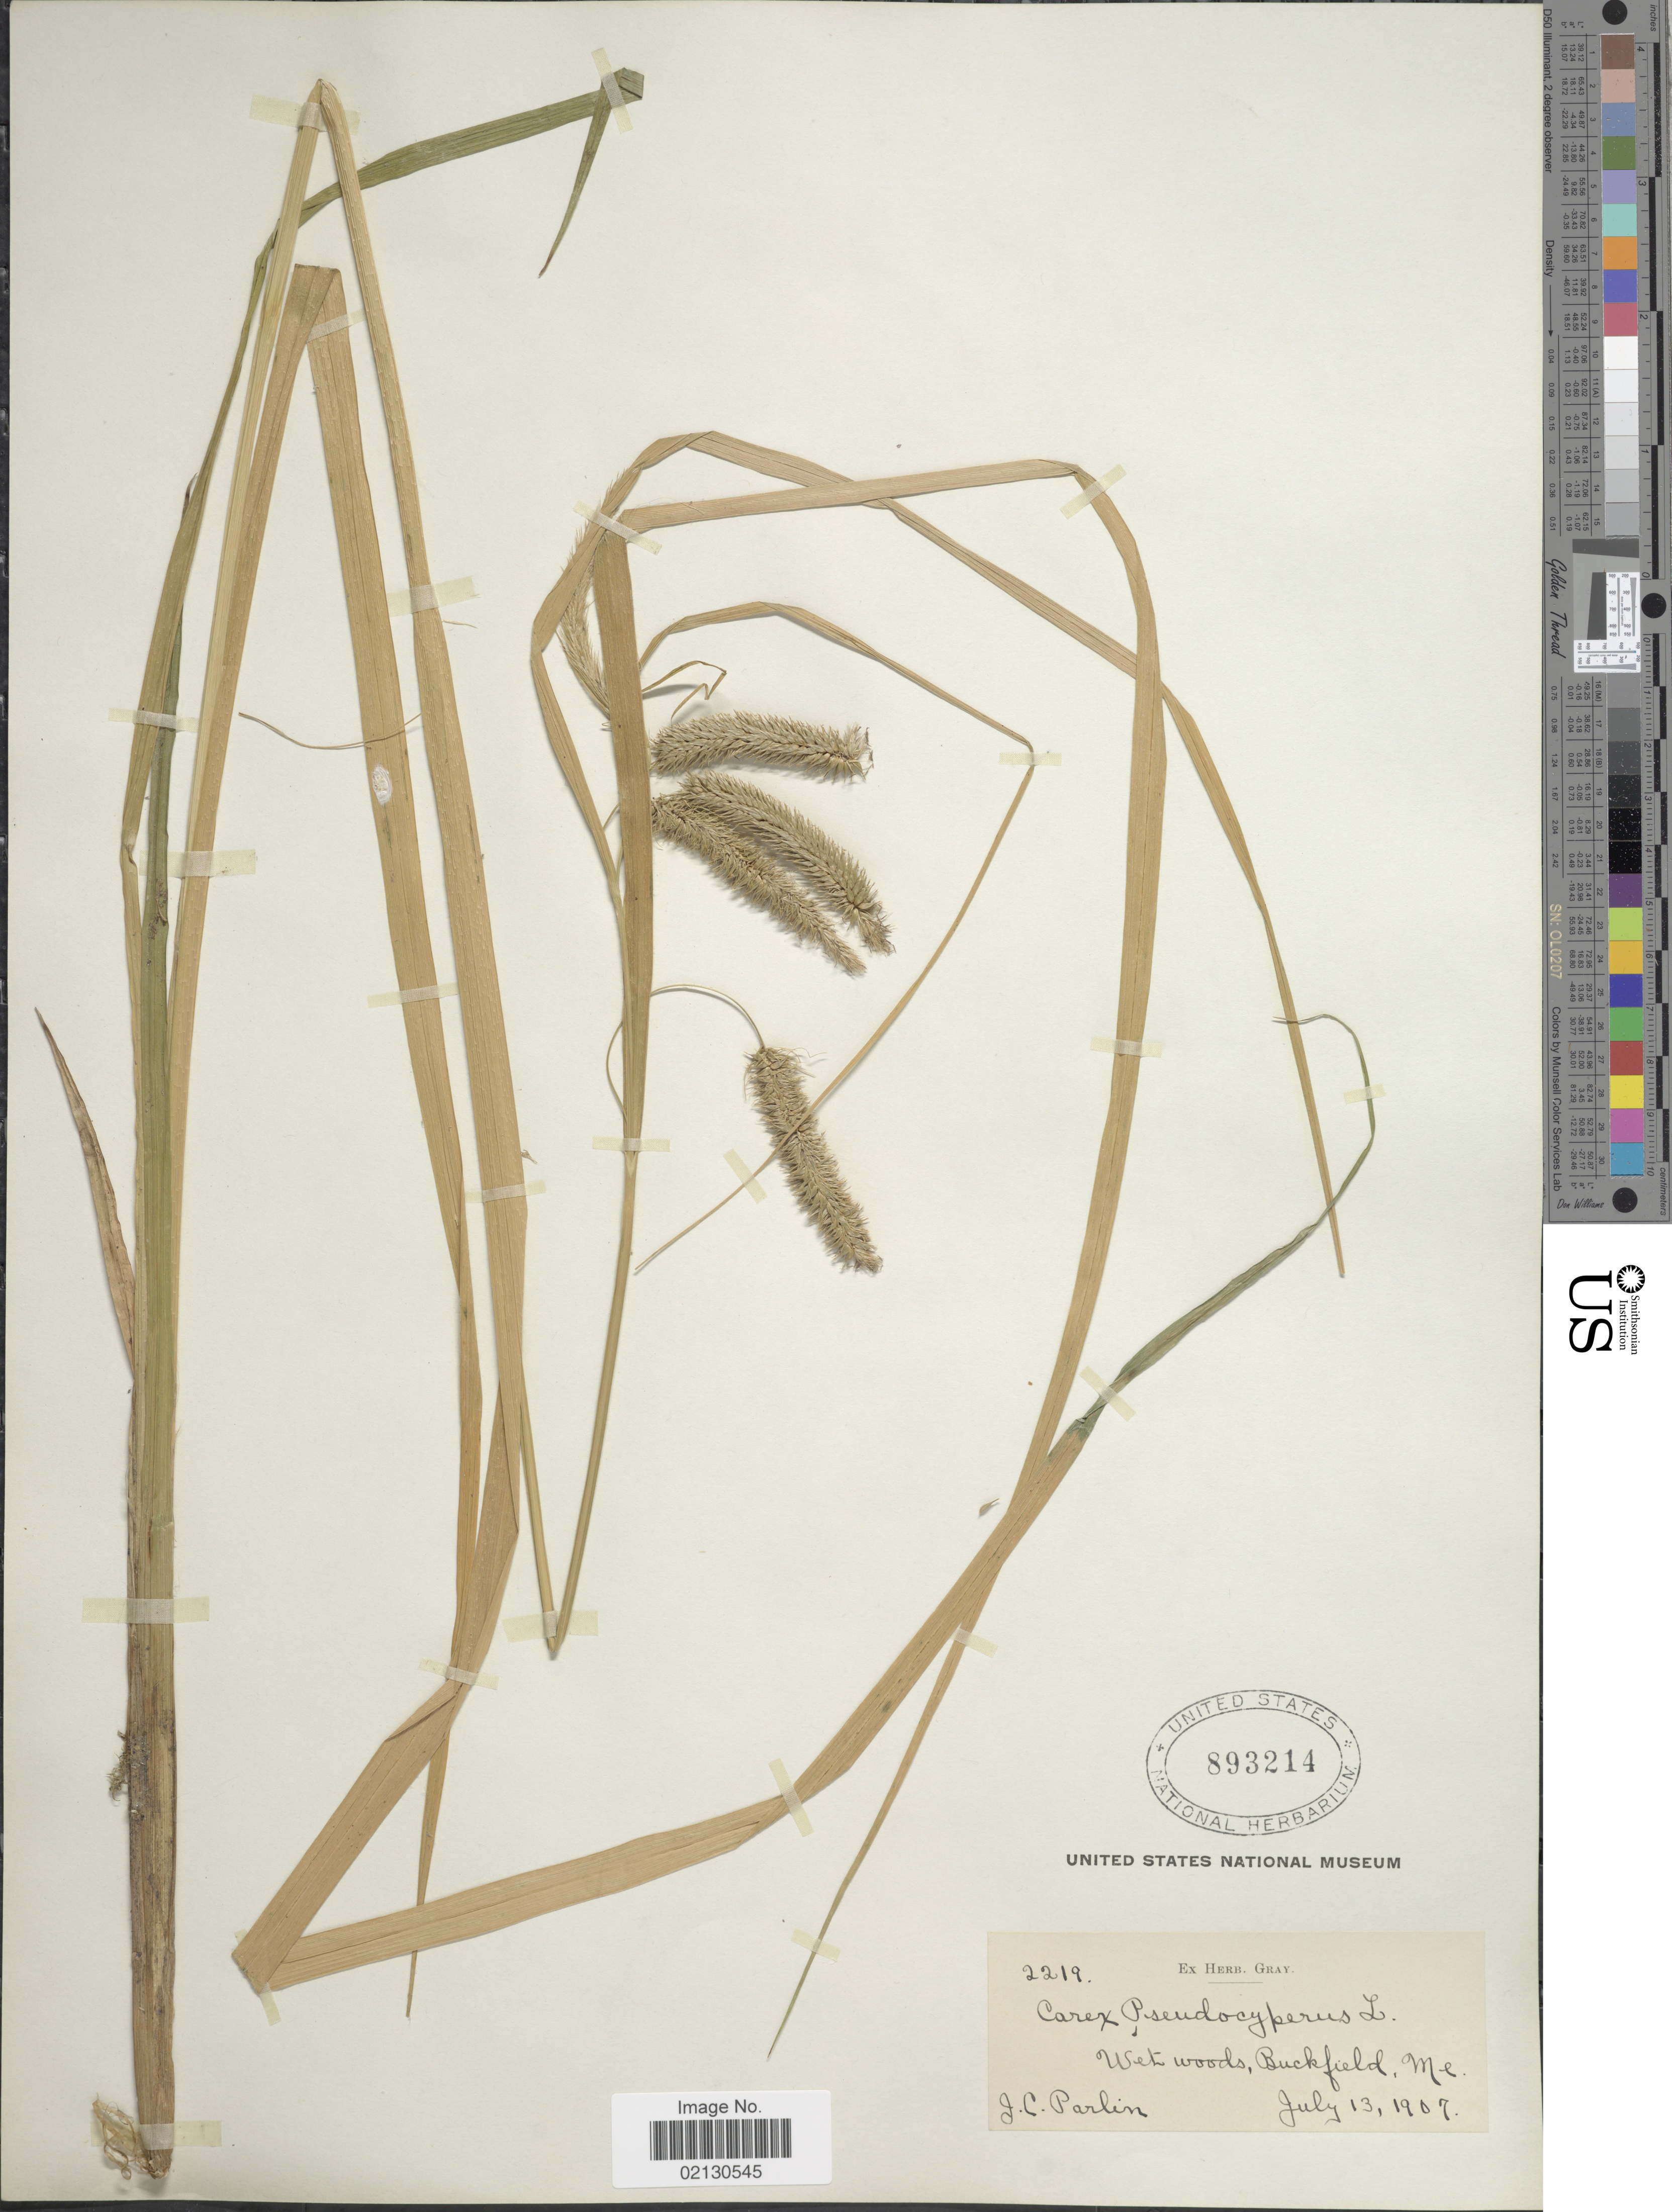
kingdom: Plantae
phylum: Tracheophyta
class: Liliopsida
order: Poales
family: Cyperaceae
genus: Carex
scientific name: Carex pseudocyperus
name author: L.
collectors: J. Parlin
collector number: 2219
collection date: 1907-07-13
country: United States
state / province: Maine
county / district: Oxford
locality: Buckfield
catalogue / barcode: US 893214